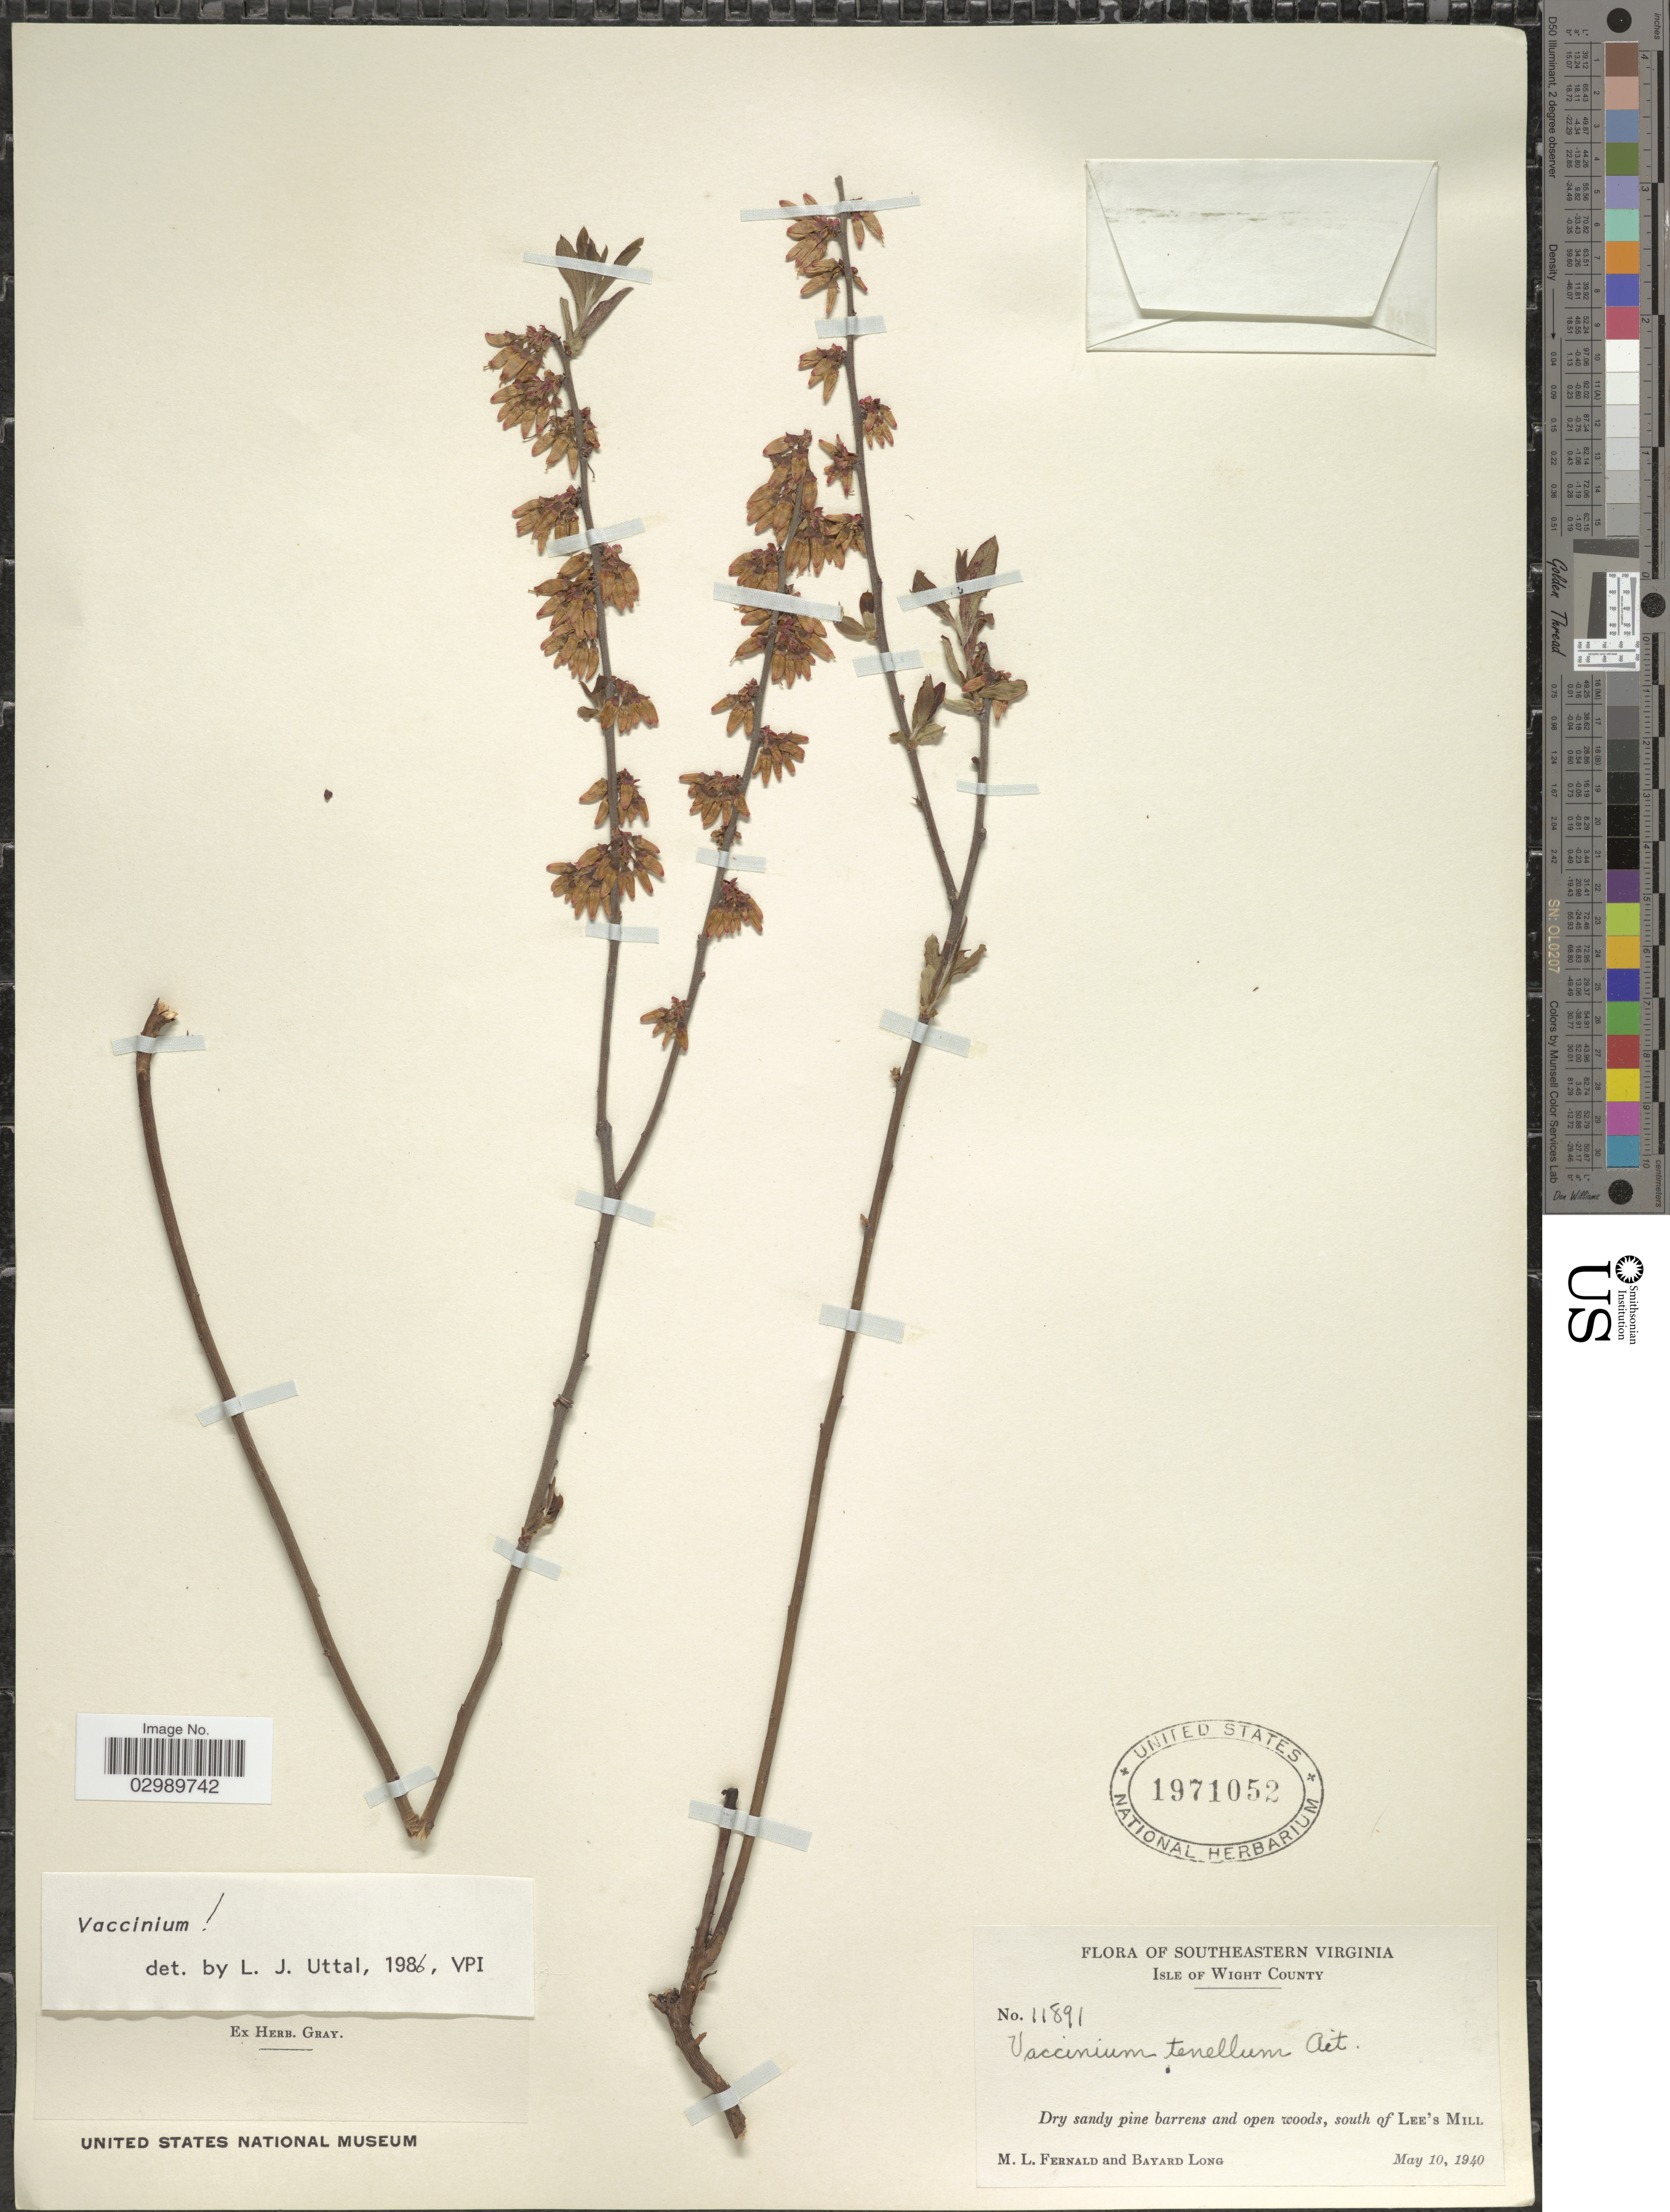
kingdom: Plantae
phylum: Tracheophyta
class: Magnoliopsida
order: Ericales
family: Ericaceae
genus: Vaccinium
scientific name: Vaccinium tenellum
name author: Aiton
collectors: M. L. Fernald & B. Long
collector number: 11891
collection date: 1940-05-10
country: United States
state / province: Virginia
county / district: Isle of Wight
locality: Southeastern Virginia. Isle of Wight County, south of Lee's Mill.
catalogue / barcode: US 1971052